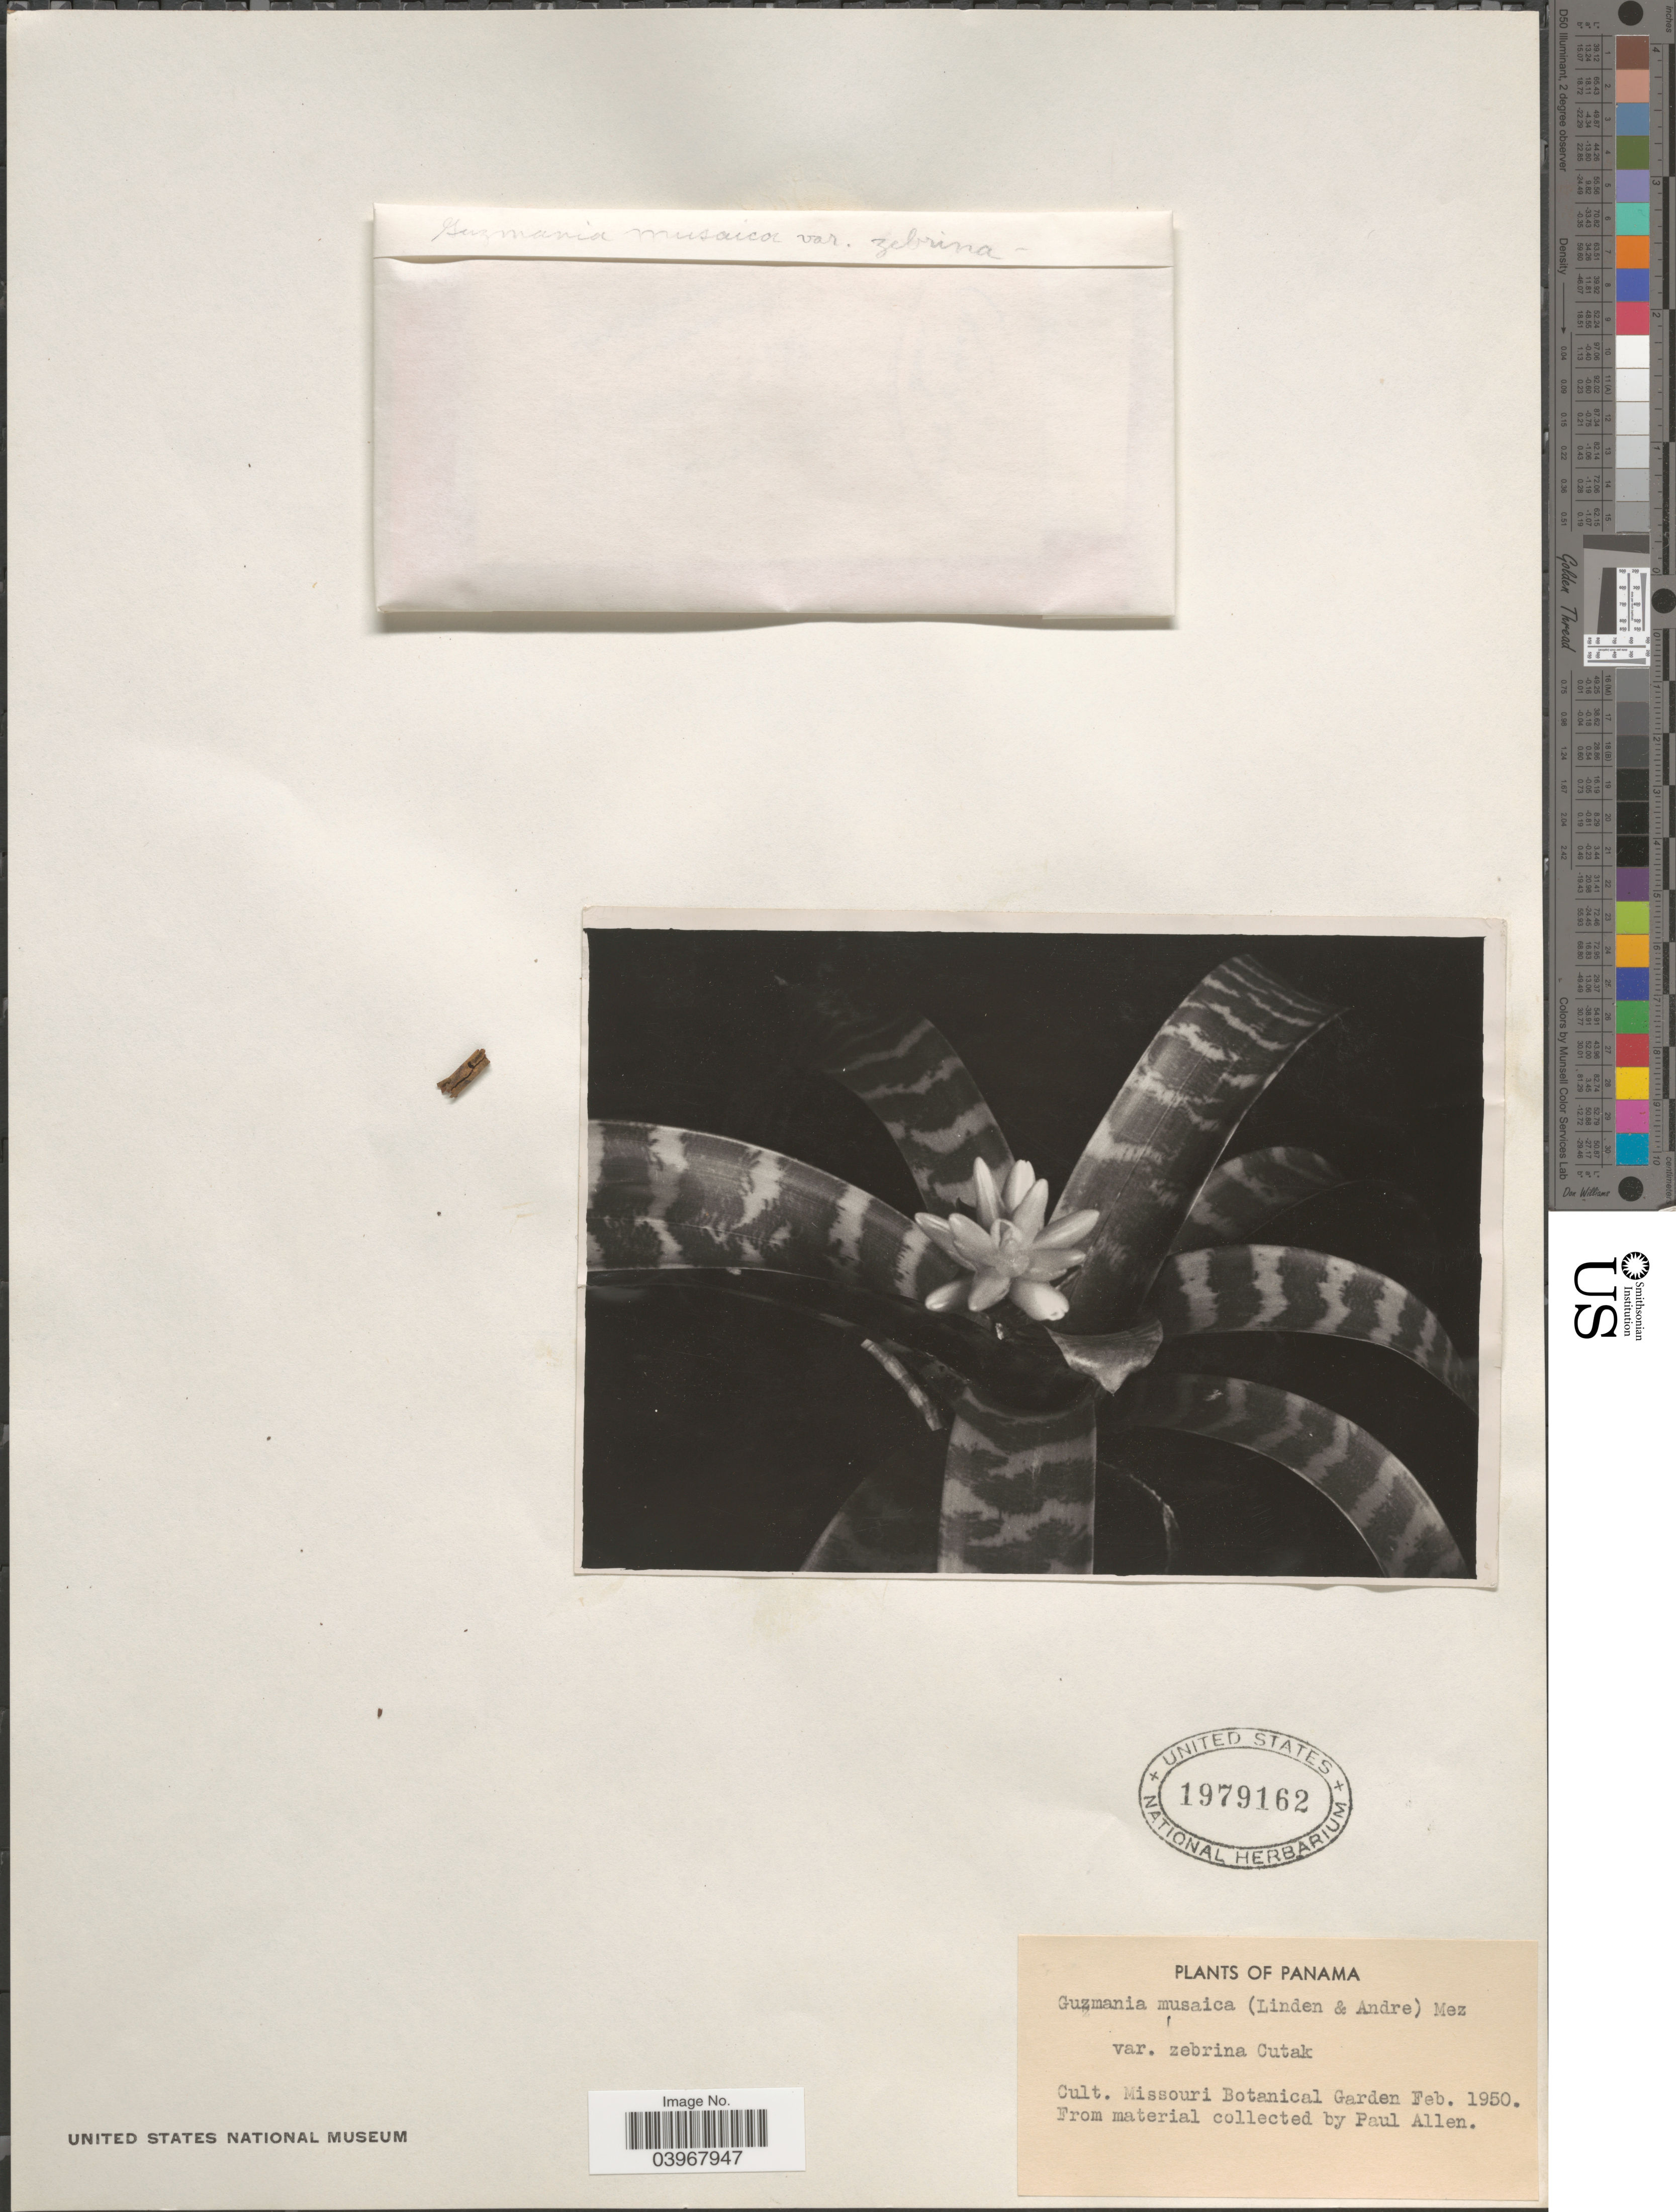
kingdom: Plantae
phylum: Tracheophyta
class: Liliopsida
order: Poales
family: Bromeliaceae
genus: Guzmania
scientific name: Guzmania musaica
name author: (Linden & André) Mez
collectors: P. H. Allen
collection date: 1950-02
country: United States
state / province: Missouri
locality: Cult. Missouri Botanical Garden.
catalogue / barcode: US 1979162